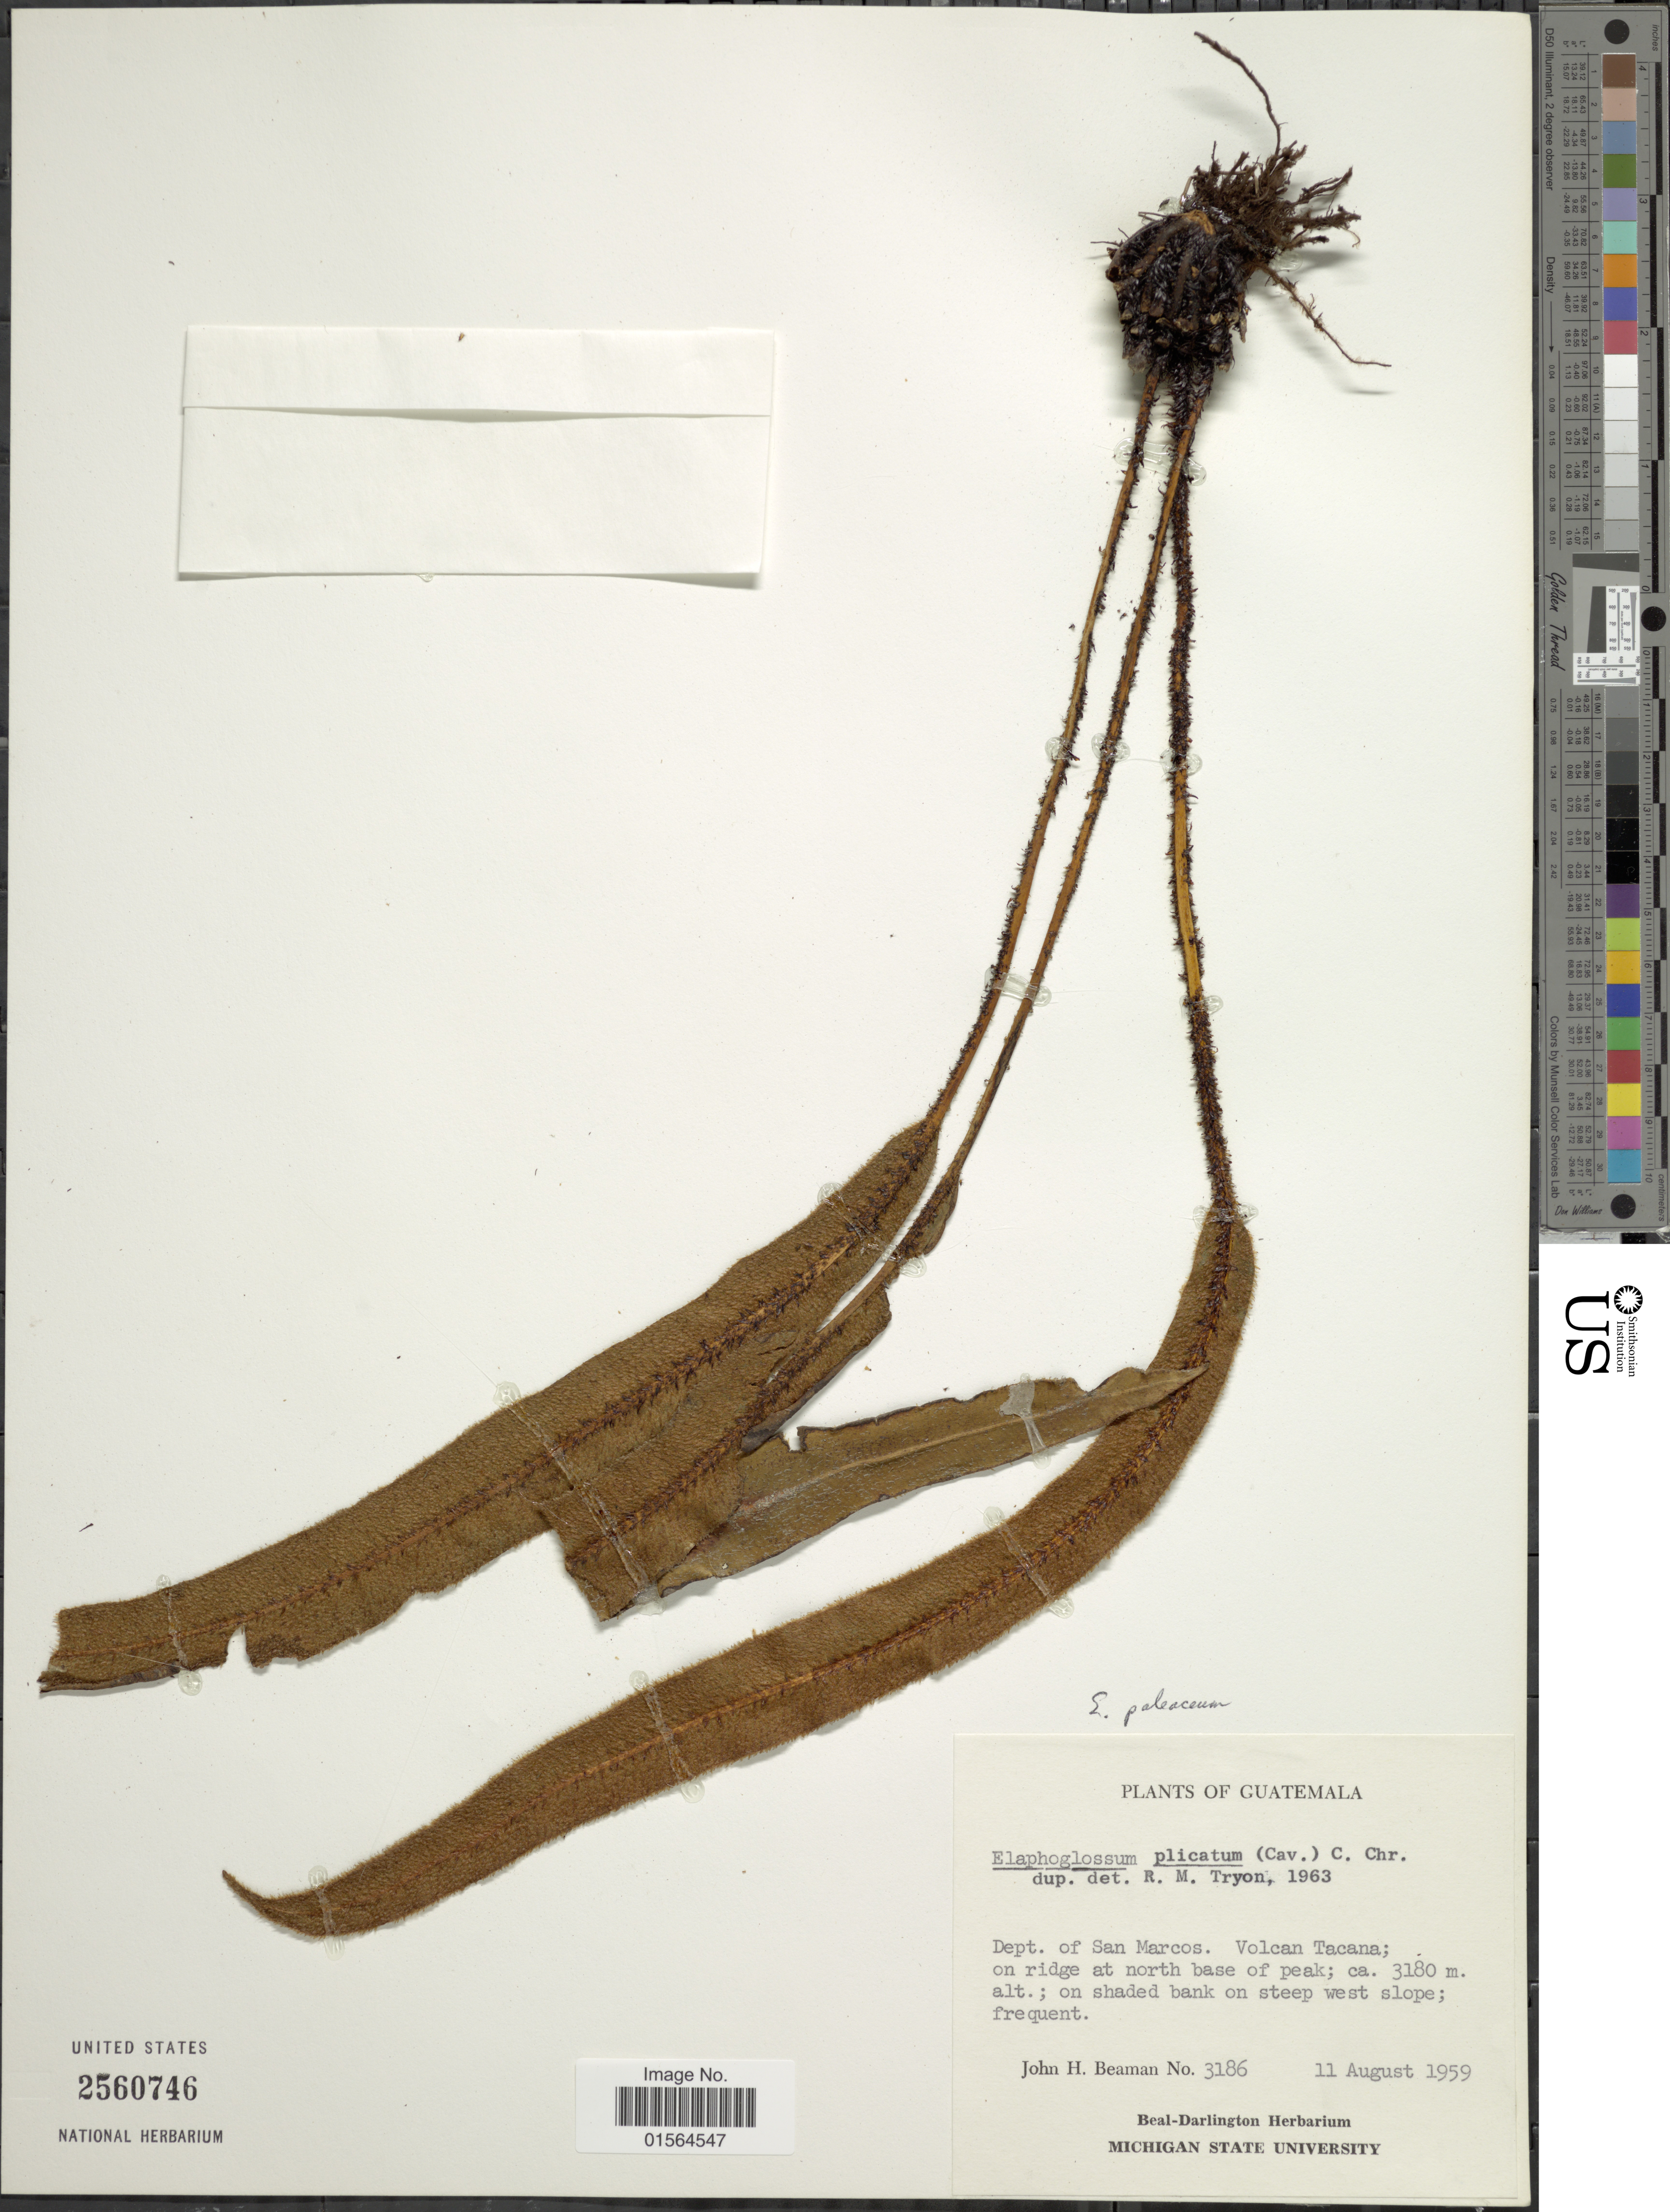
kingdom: Plantae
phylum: Tracheophyta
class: Polypodiopsida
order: Polypodiales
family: Dryopteridaceae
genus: Elaphoglossum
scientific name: Elaphoglossum paleaceum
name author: (Hook. & Grev.) Sledge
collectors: J. H. Beaman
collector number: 3186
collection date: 1959-08-11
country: Guatemala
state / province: San Marcos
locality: Volcan Tacana; on ridge at north base of peak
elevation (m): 3180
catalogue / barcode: US 2560746